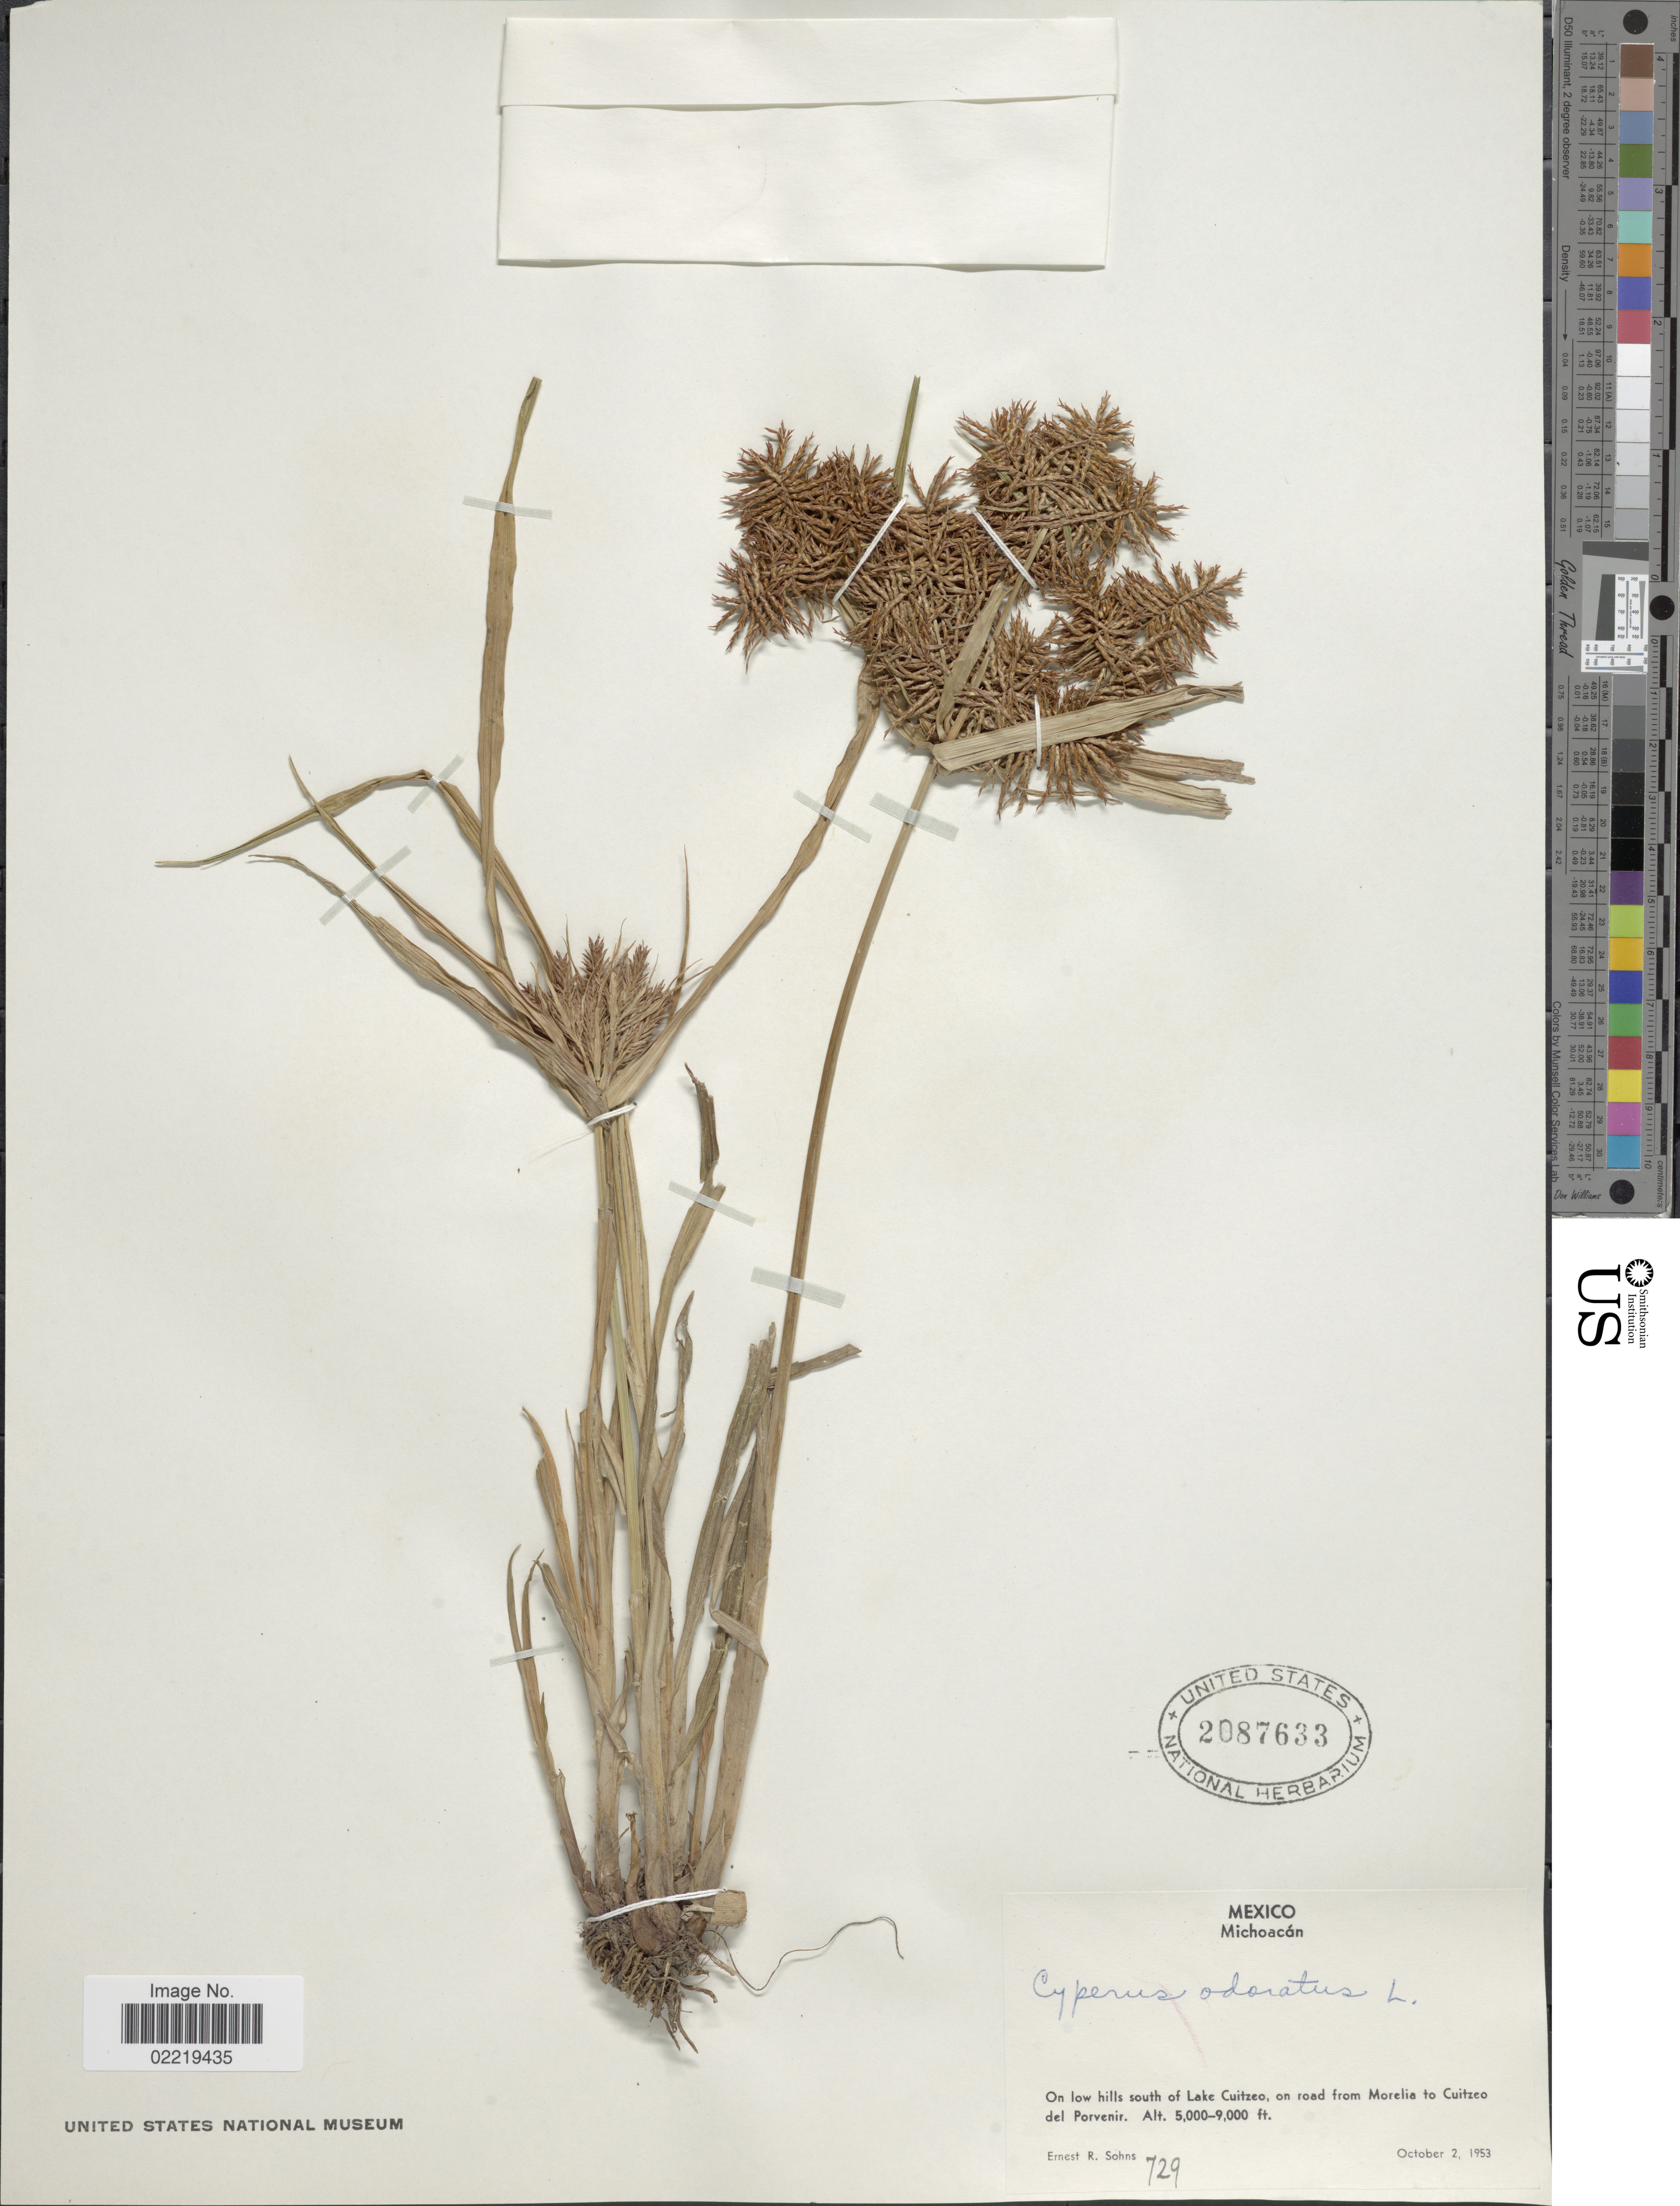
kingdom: Plantae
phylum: Tracheophyta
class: Liliopsida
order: Poales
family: Cyperaceae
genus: Cyperus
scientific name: Cyperus odoratus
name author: L.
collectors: E. R. Sohns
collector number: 729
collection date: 1953-10-02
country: Mexico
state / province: Michoacán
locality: On low hills south of Lake Cuitzeo, on road from Morelia to Cuitzeo del Porvenir.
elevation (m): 1524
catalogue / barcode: US 2087633